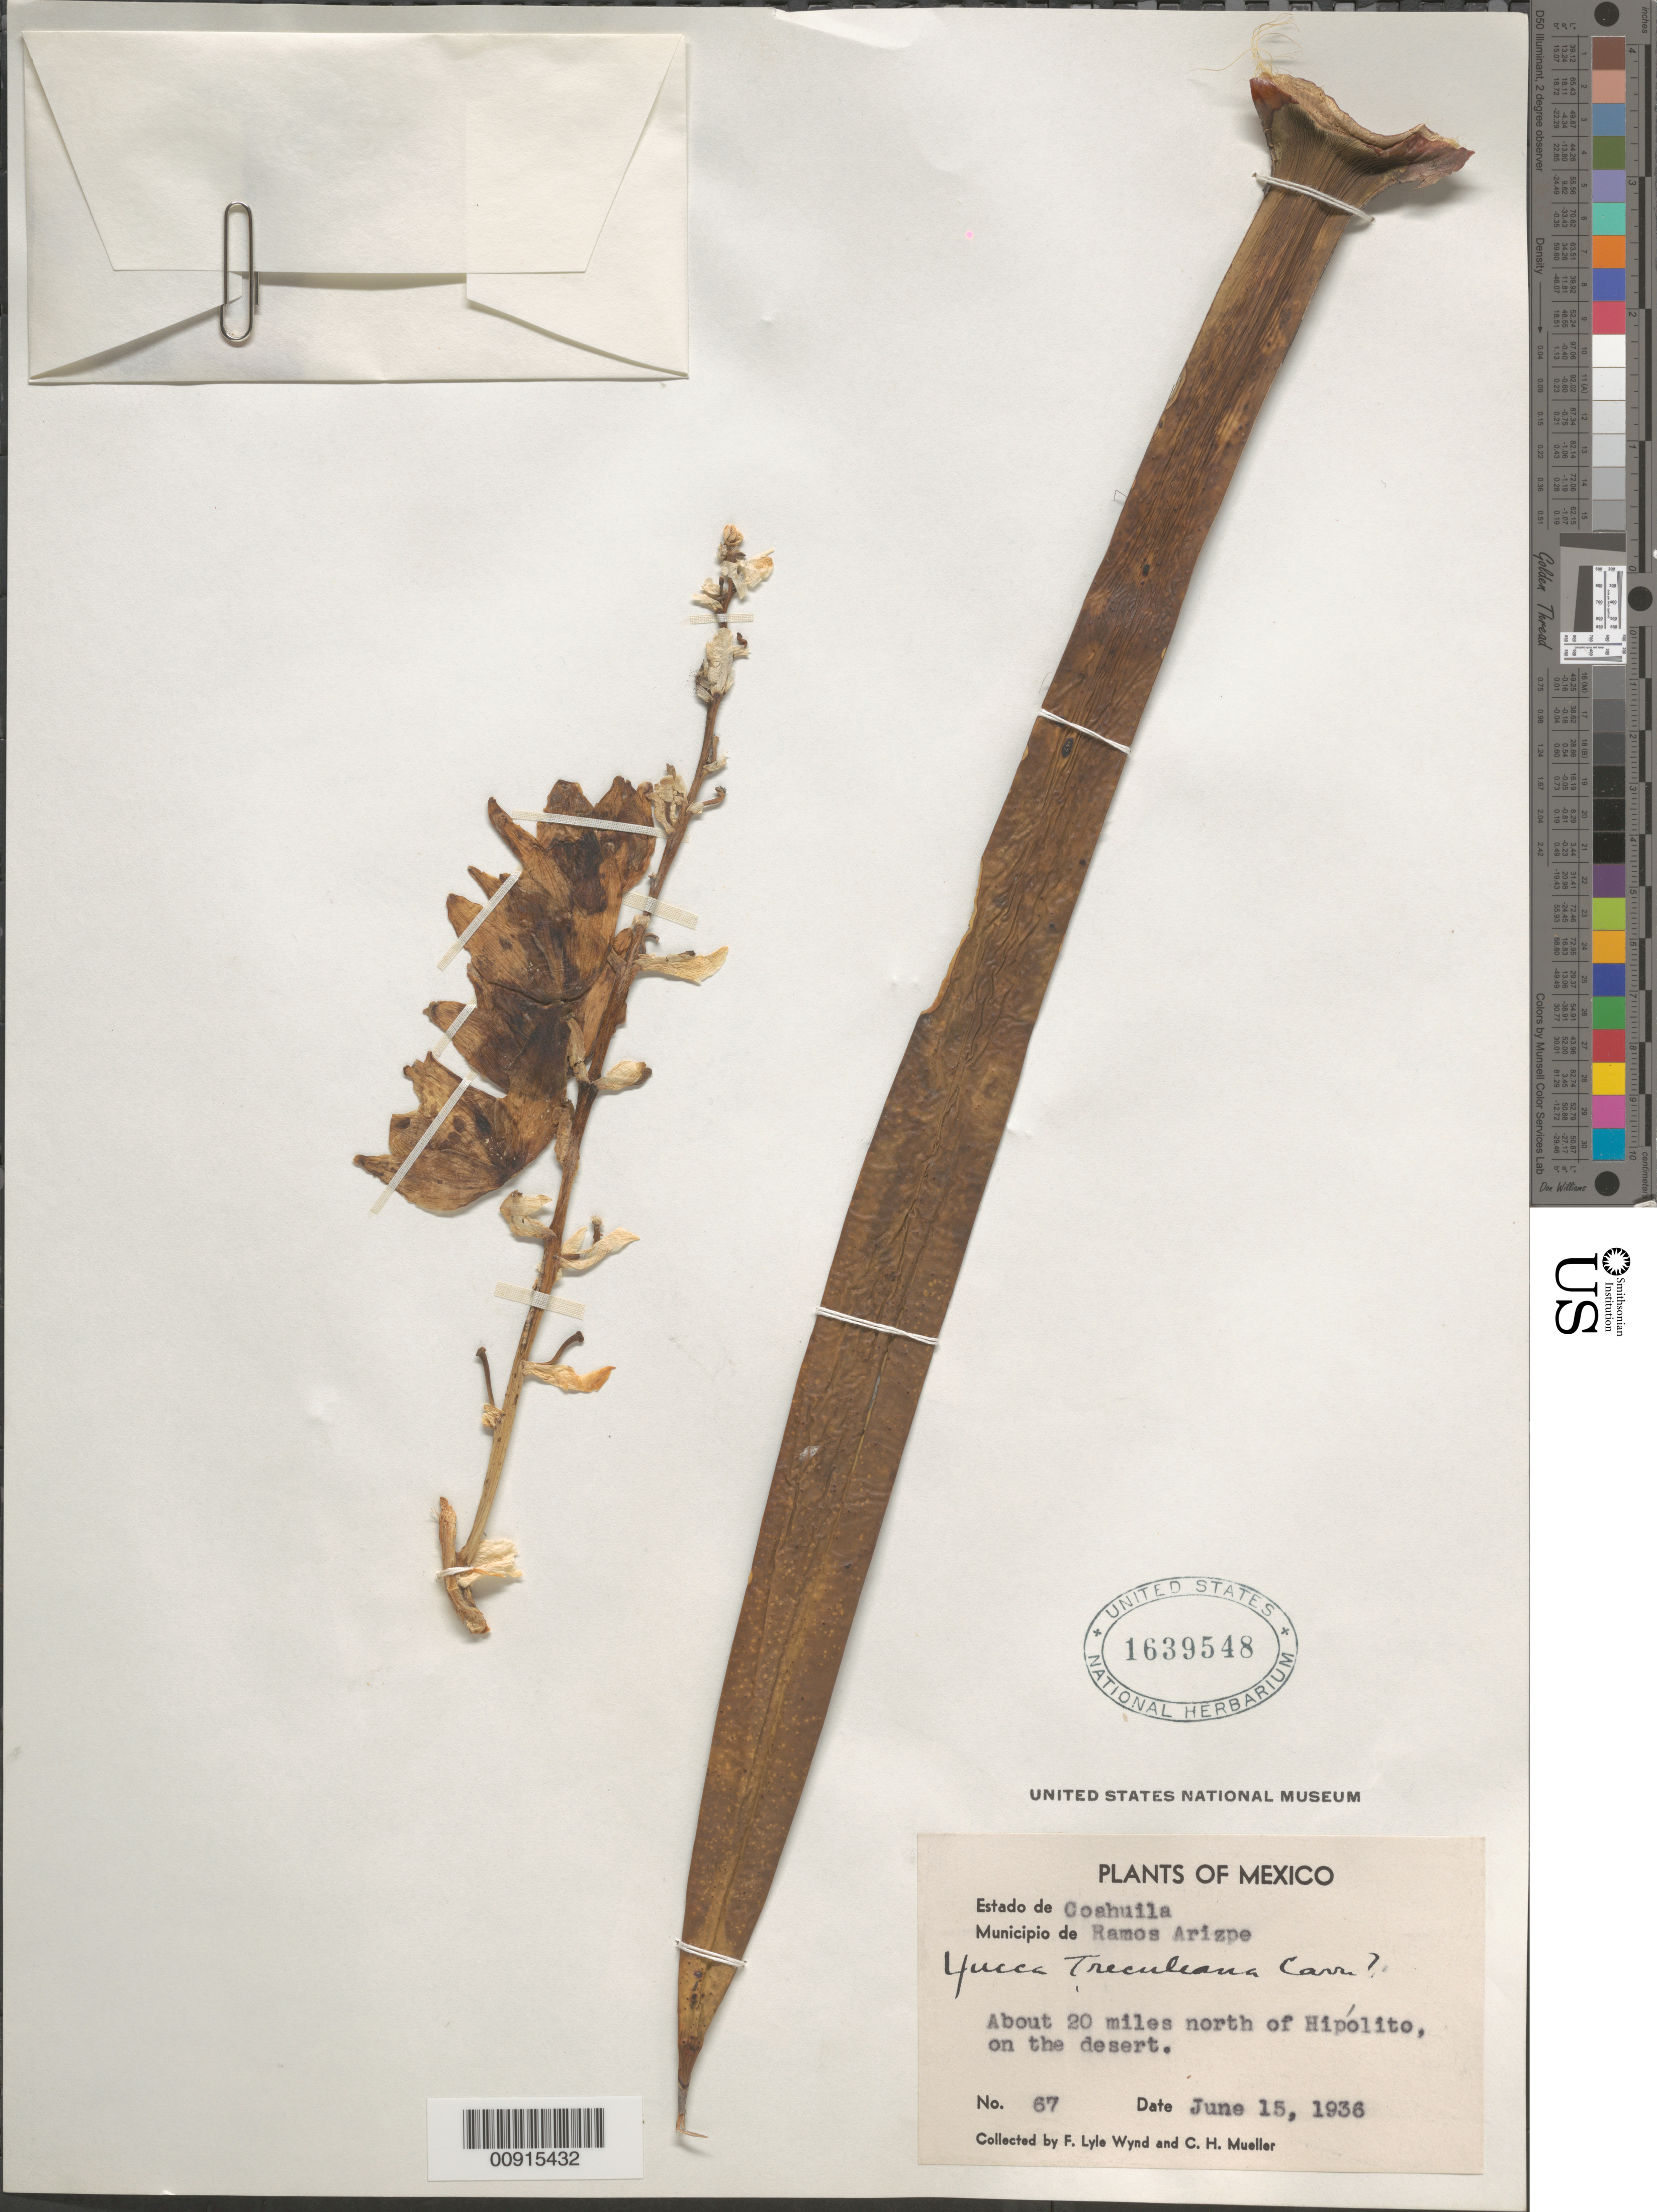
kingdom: Plantae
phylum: Tracheophyta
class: Liliopsida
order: Asparagales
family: Asparagaceae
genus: Yucca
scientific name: Yucca treculeana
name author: Carrière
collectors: F. L. Wynd & C. H. Mueller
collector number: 67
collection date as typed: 15 Jun 1936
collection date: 1936-06-15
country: Mexico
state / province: Coahuila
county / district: Ramos Arizpe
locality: Estado de Coahuila, Municipio de Ramos Arizpe, About 20 miles north of Hipólito.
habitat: On the desert.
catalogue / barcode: US 1639548